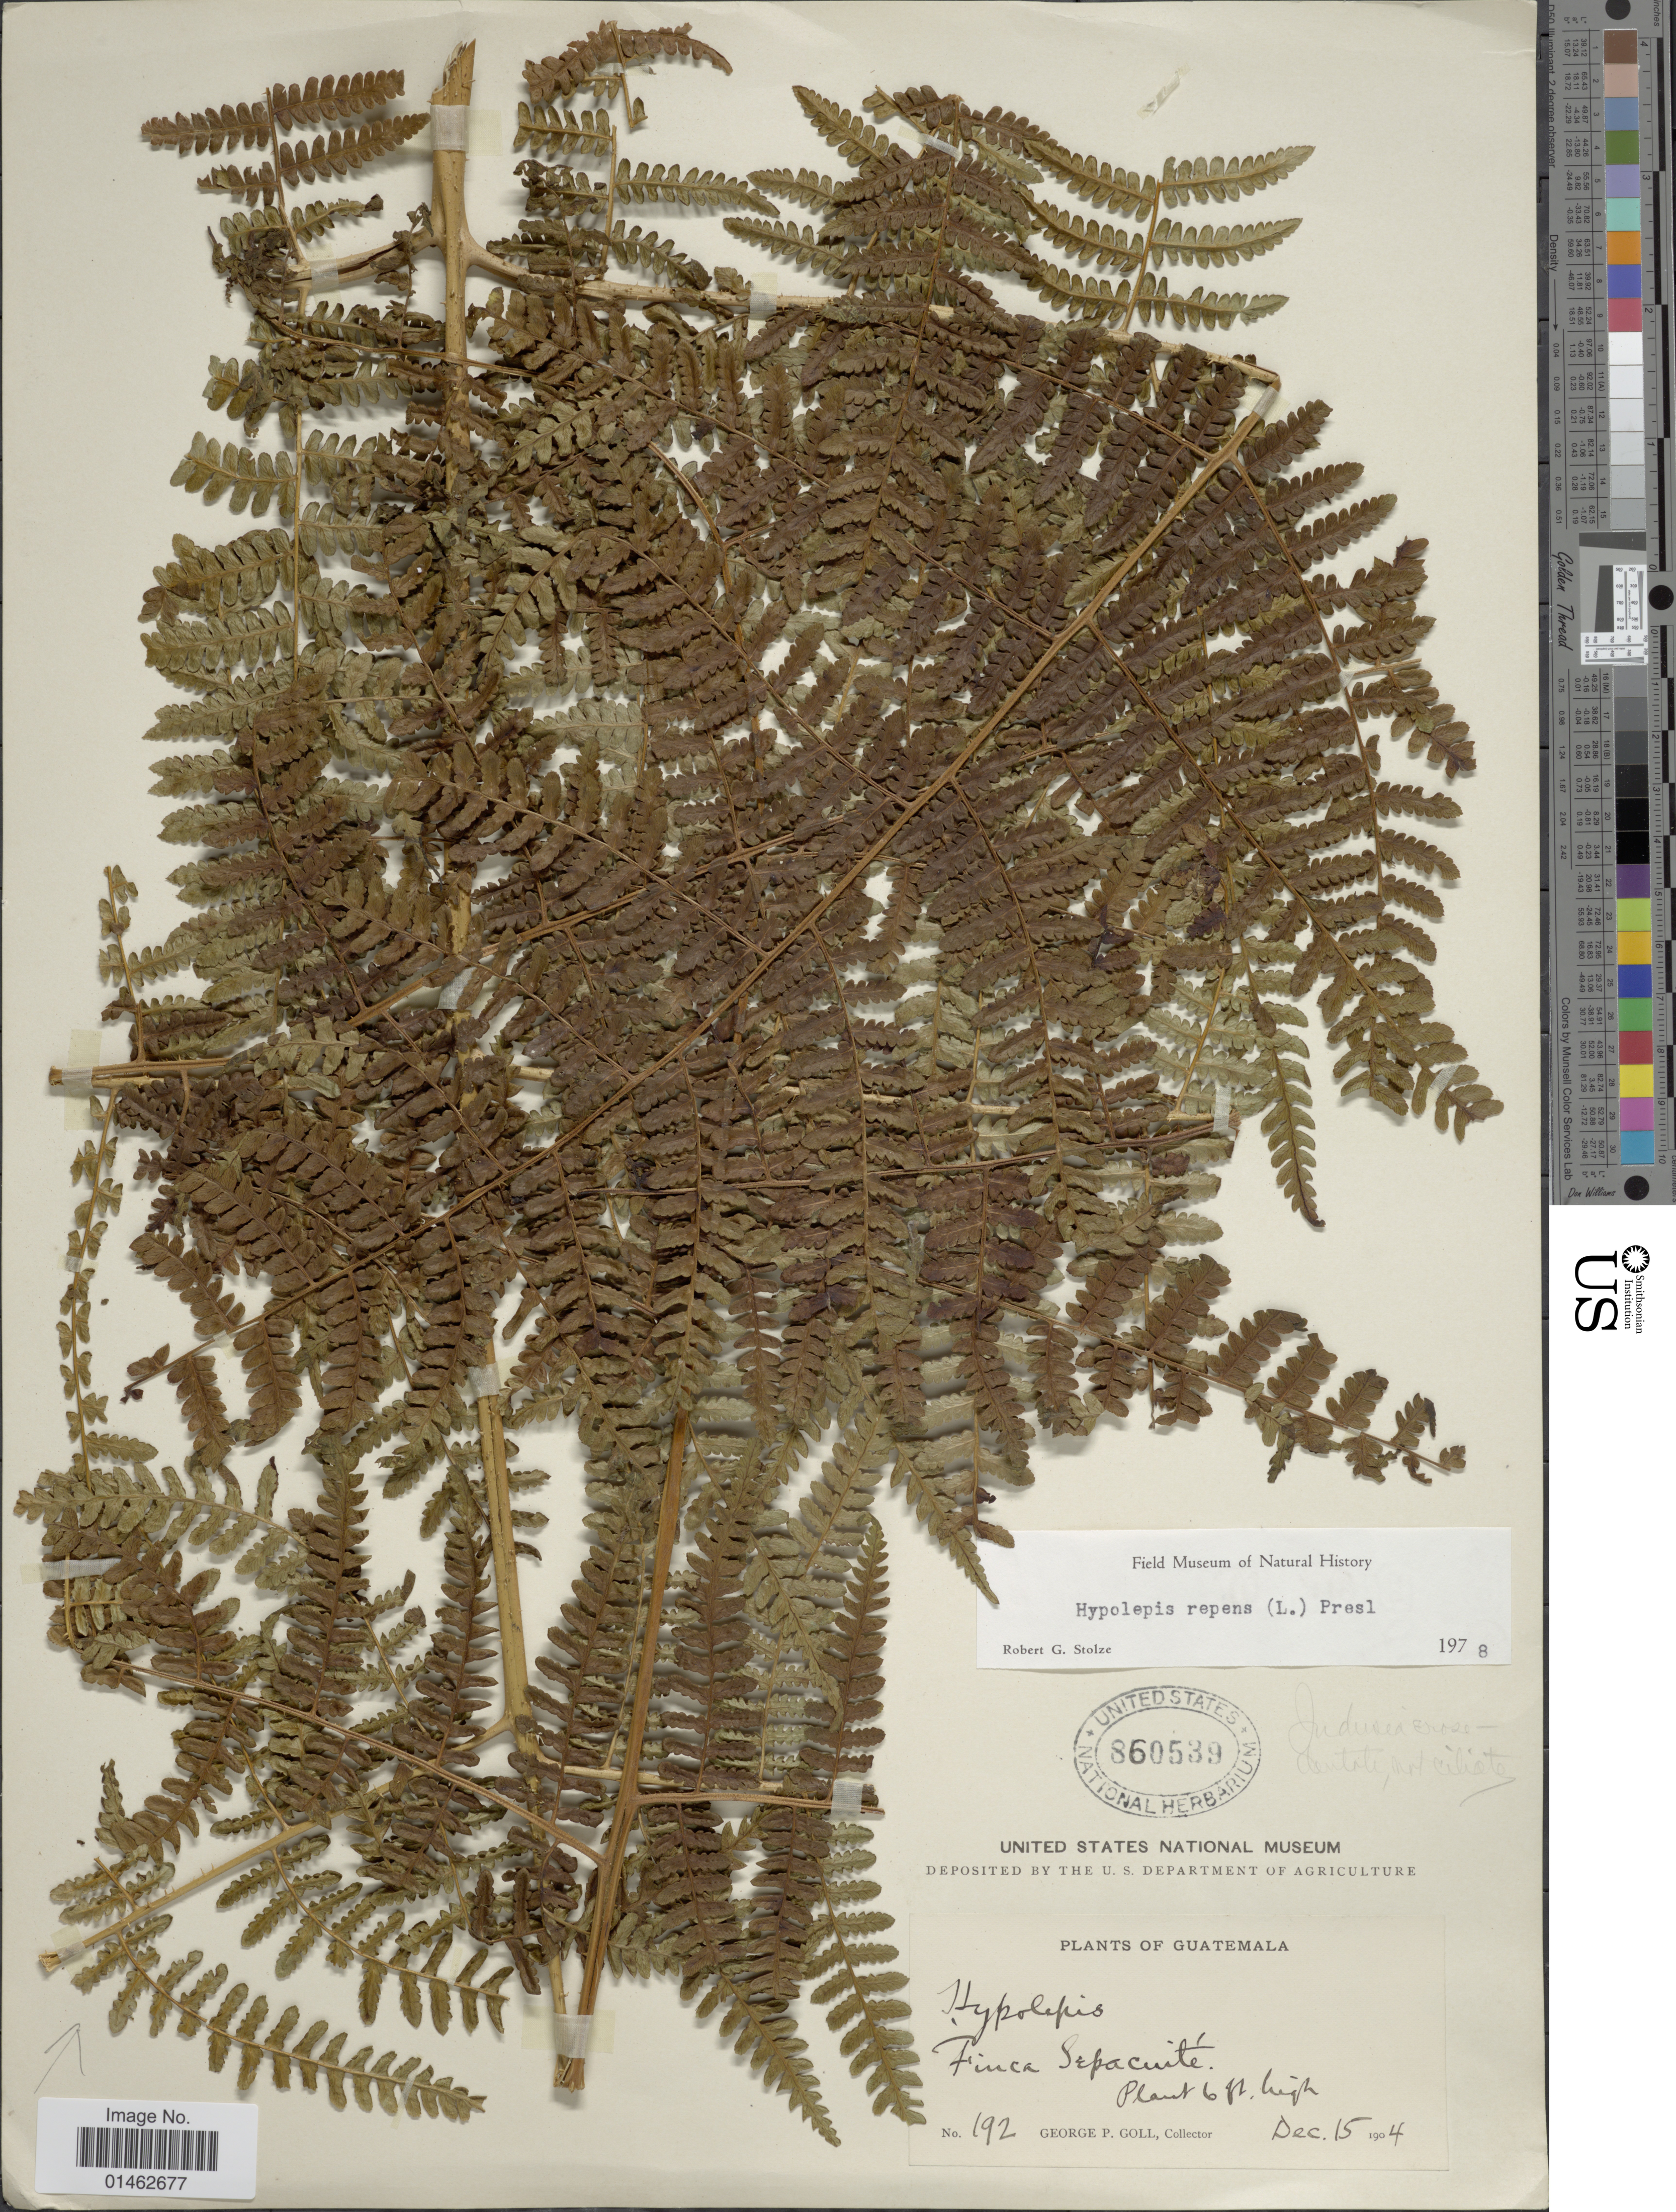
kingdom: Plantae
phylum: Tracheophyta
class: Polypodiopsida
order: Polypodiales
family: Dennstaedtiaceae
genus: Hypolepis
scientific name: Hypolepis repens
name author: (L.) C. Presl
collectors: G. P. Goll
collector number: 192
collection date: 1904-12-15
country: Guatemala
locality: Finca Sepacuité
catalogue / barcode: US 860539